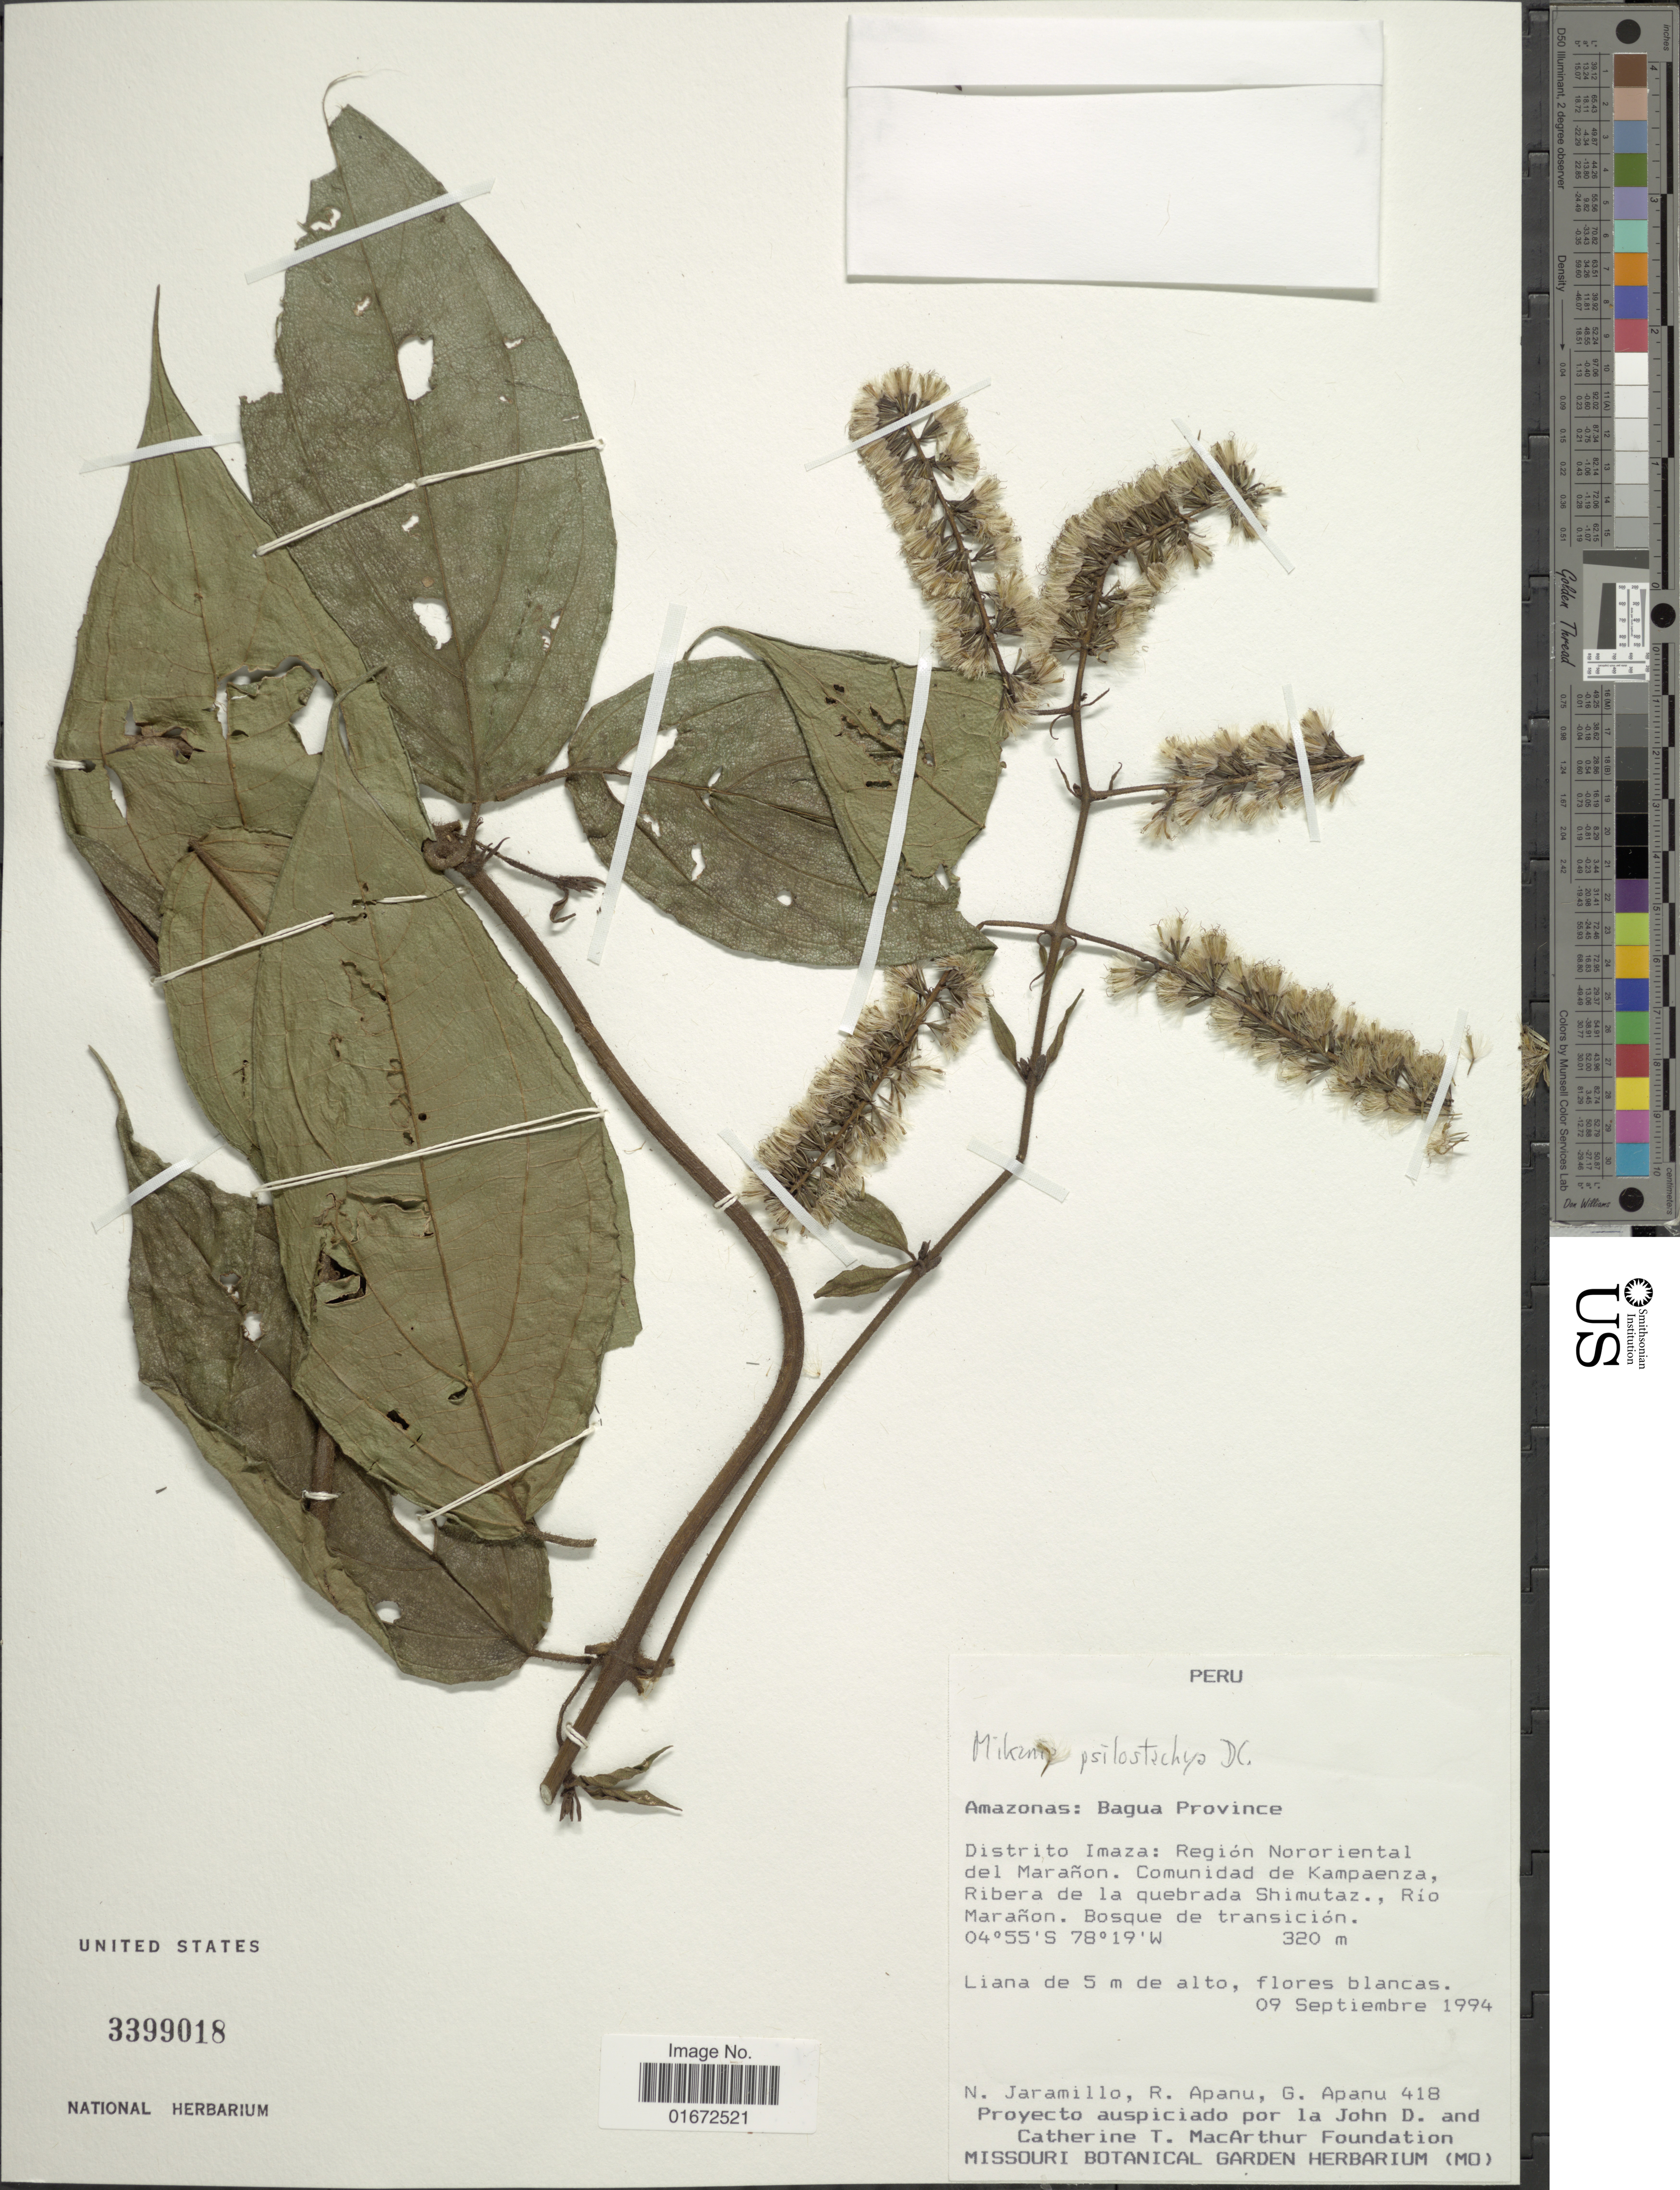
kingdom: Plantae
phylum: Tracheophyta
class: Magnoliopsida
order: Asterales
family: Asteraceae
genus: Mikania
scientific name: Mikania psilostachya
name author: DC.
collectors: N. Jaramillo, R. Apanu & G. Apanu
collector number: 418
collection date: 1994-09-09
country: Peru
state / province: Amazonas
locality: Amazonas: Bagua Province. Distrito Imaza: Región Nororiental del Marañon. Comunidad de Kampaenza, Ribera de la quebrada Shimutaz., Rio Marañon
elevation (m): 320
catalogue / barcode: US 3399018